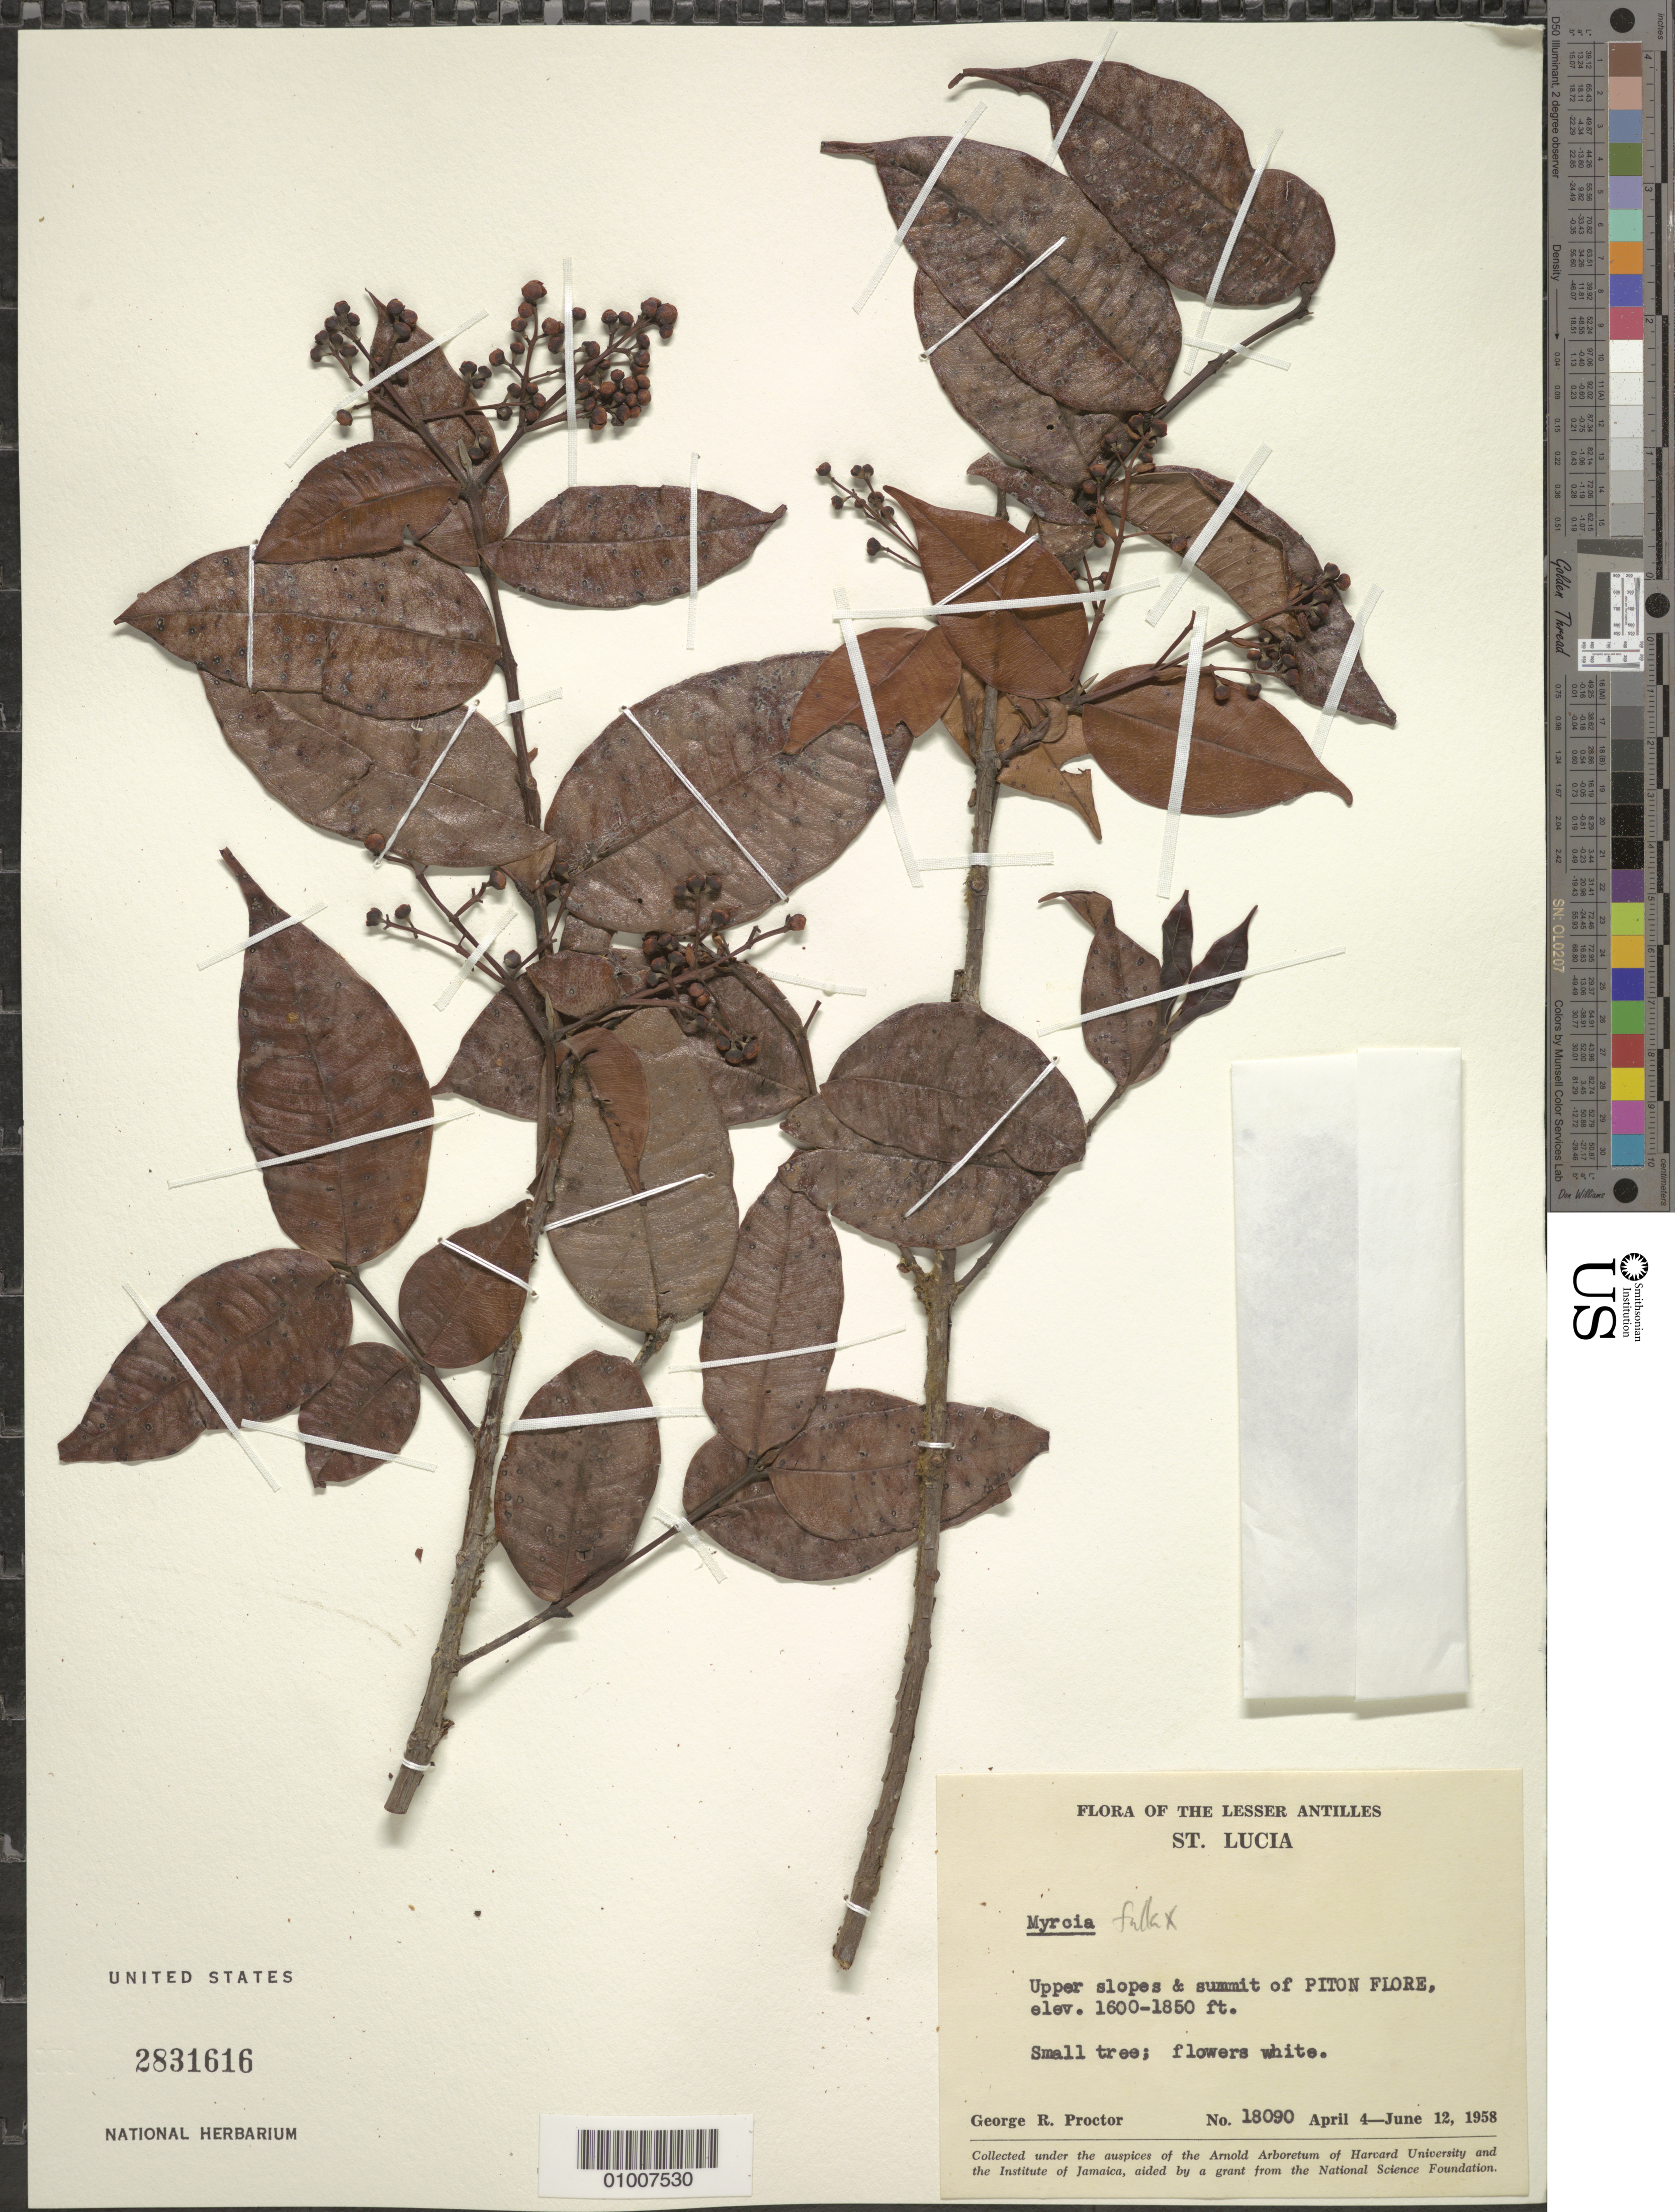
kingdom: Plantae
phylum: Tracheophyta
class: Magnoliopsida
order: Myrtales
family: Myrtaceae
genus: Myrcia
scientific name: Myrcia fallax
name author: (Rich.) DC.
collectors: G. R. Proctor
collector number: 18090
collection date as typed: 04 Apr 1958 to 12 Jun 1958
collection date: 1958-04-04/1958-06-12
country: St. Lucia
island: St. Lucia I.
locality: Upper slopes and summit of Piton Flore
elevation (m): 488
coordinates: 0 N, 0 E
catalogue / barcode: US 2831616